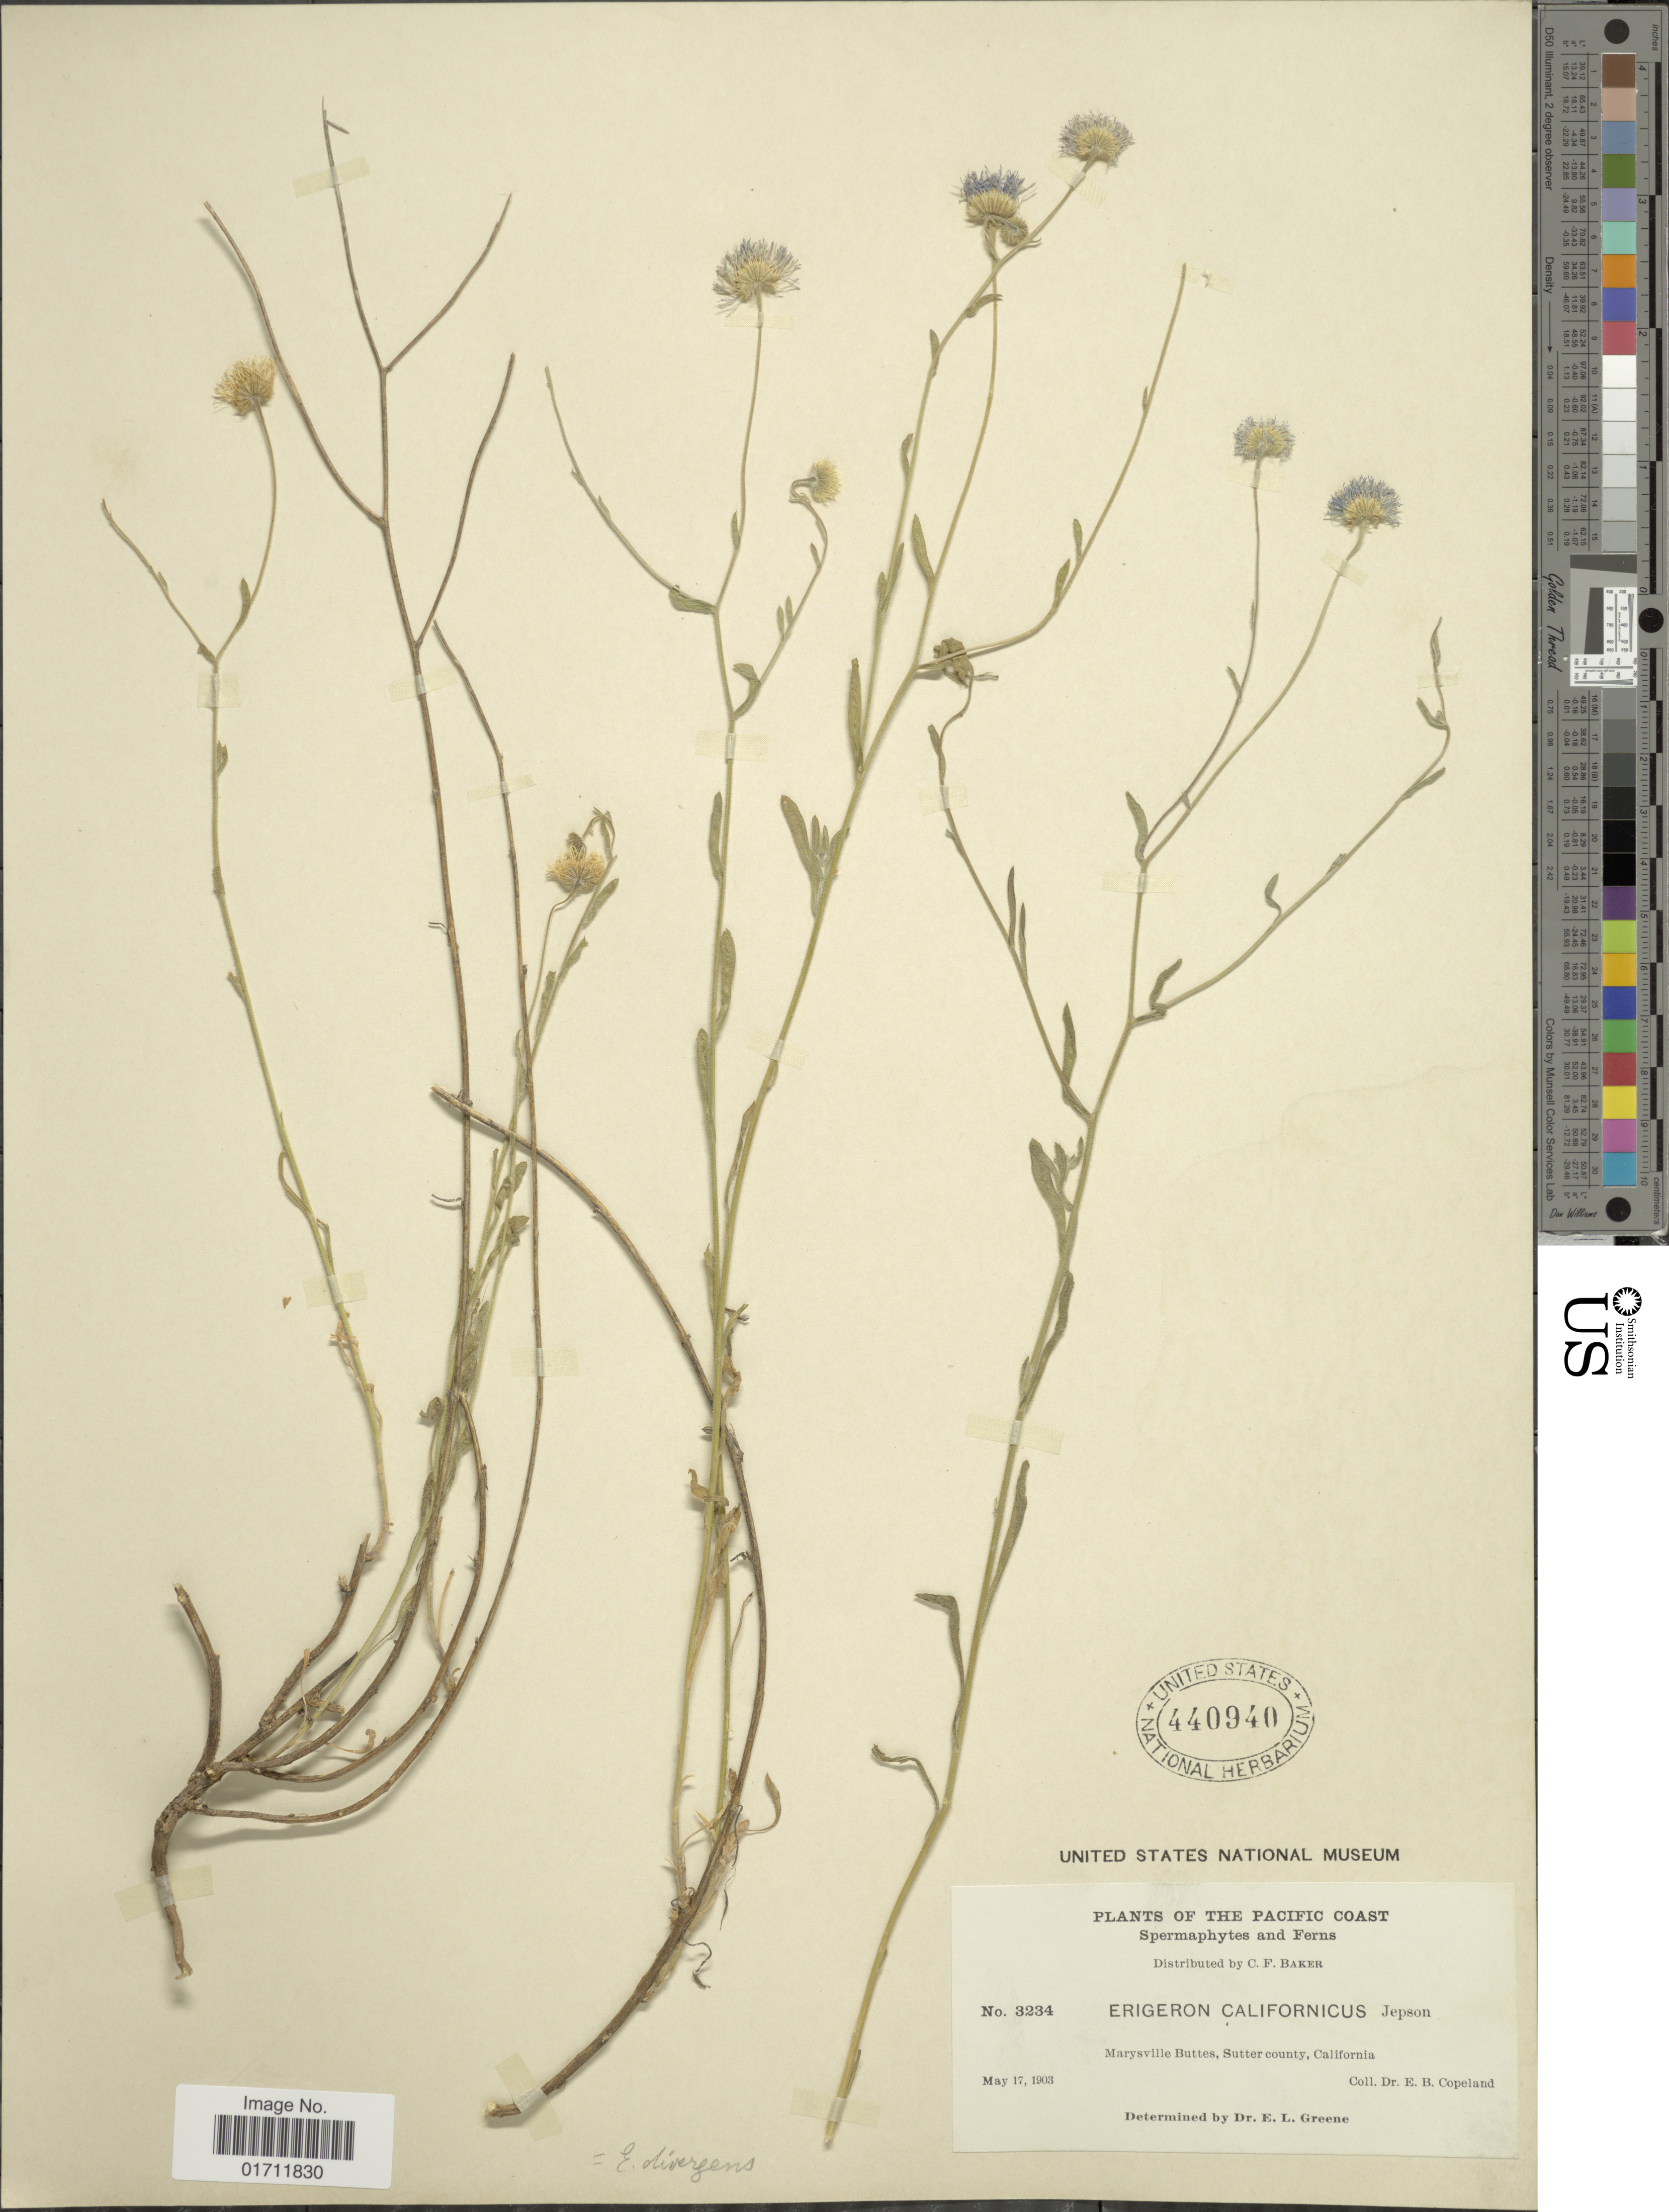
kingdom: Plantae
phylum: Tracheophyta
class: Magnoliopsida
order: Asterales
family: Asteraceae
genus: Erigeron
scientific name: Erigeron divergens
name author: Torr. & A. Gray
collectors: E. B. Copeland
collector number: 3234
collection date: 1903-05-17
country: United States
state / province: California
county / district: Sutter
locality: The Pacific Coast, Marysville Buttes, Sutter county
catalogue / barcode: US 440940